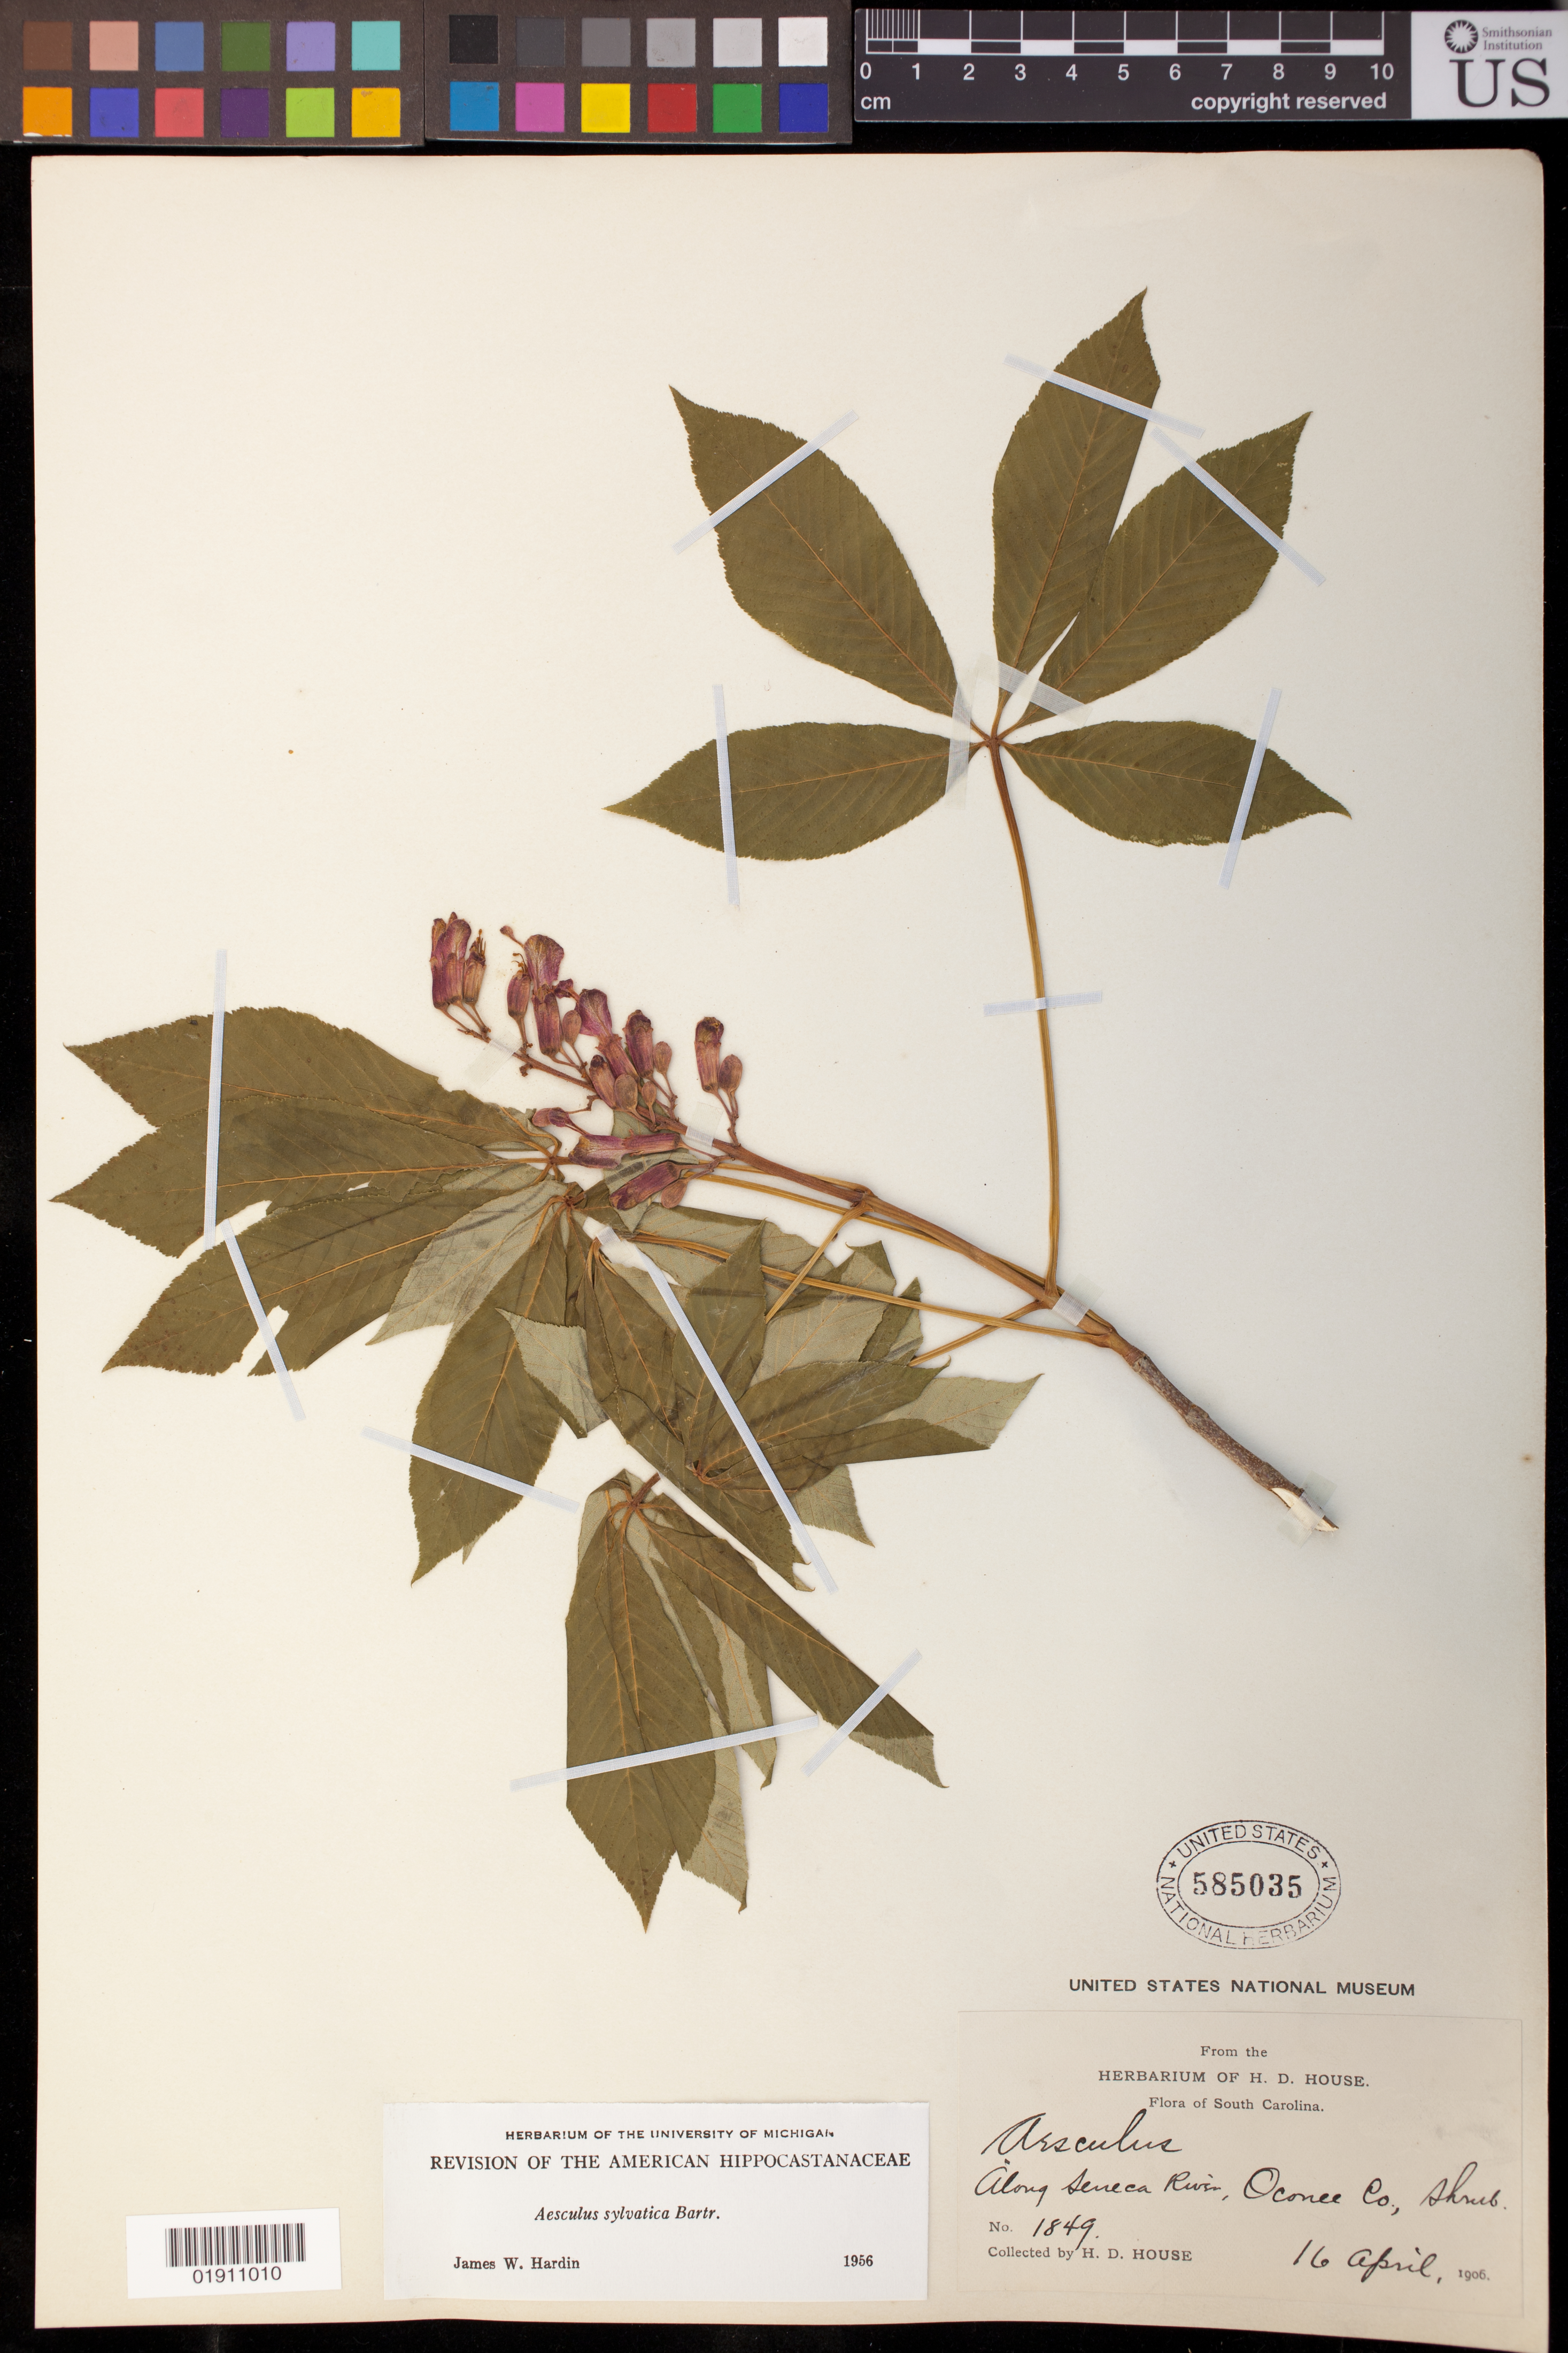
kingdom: Plantae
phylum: Tracheophyta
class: Magnoliopsida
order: Sapindales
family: Sapindaceae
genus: Aesculus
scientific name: Aesculus sylvatica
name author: W. Bartram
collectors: H. D. House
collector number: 1849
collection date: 1906-04-16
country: United States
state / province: South Carolina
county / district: Oconee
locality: Along Seneca River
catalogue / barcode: US 585035